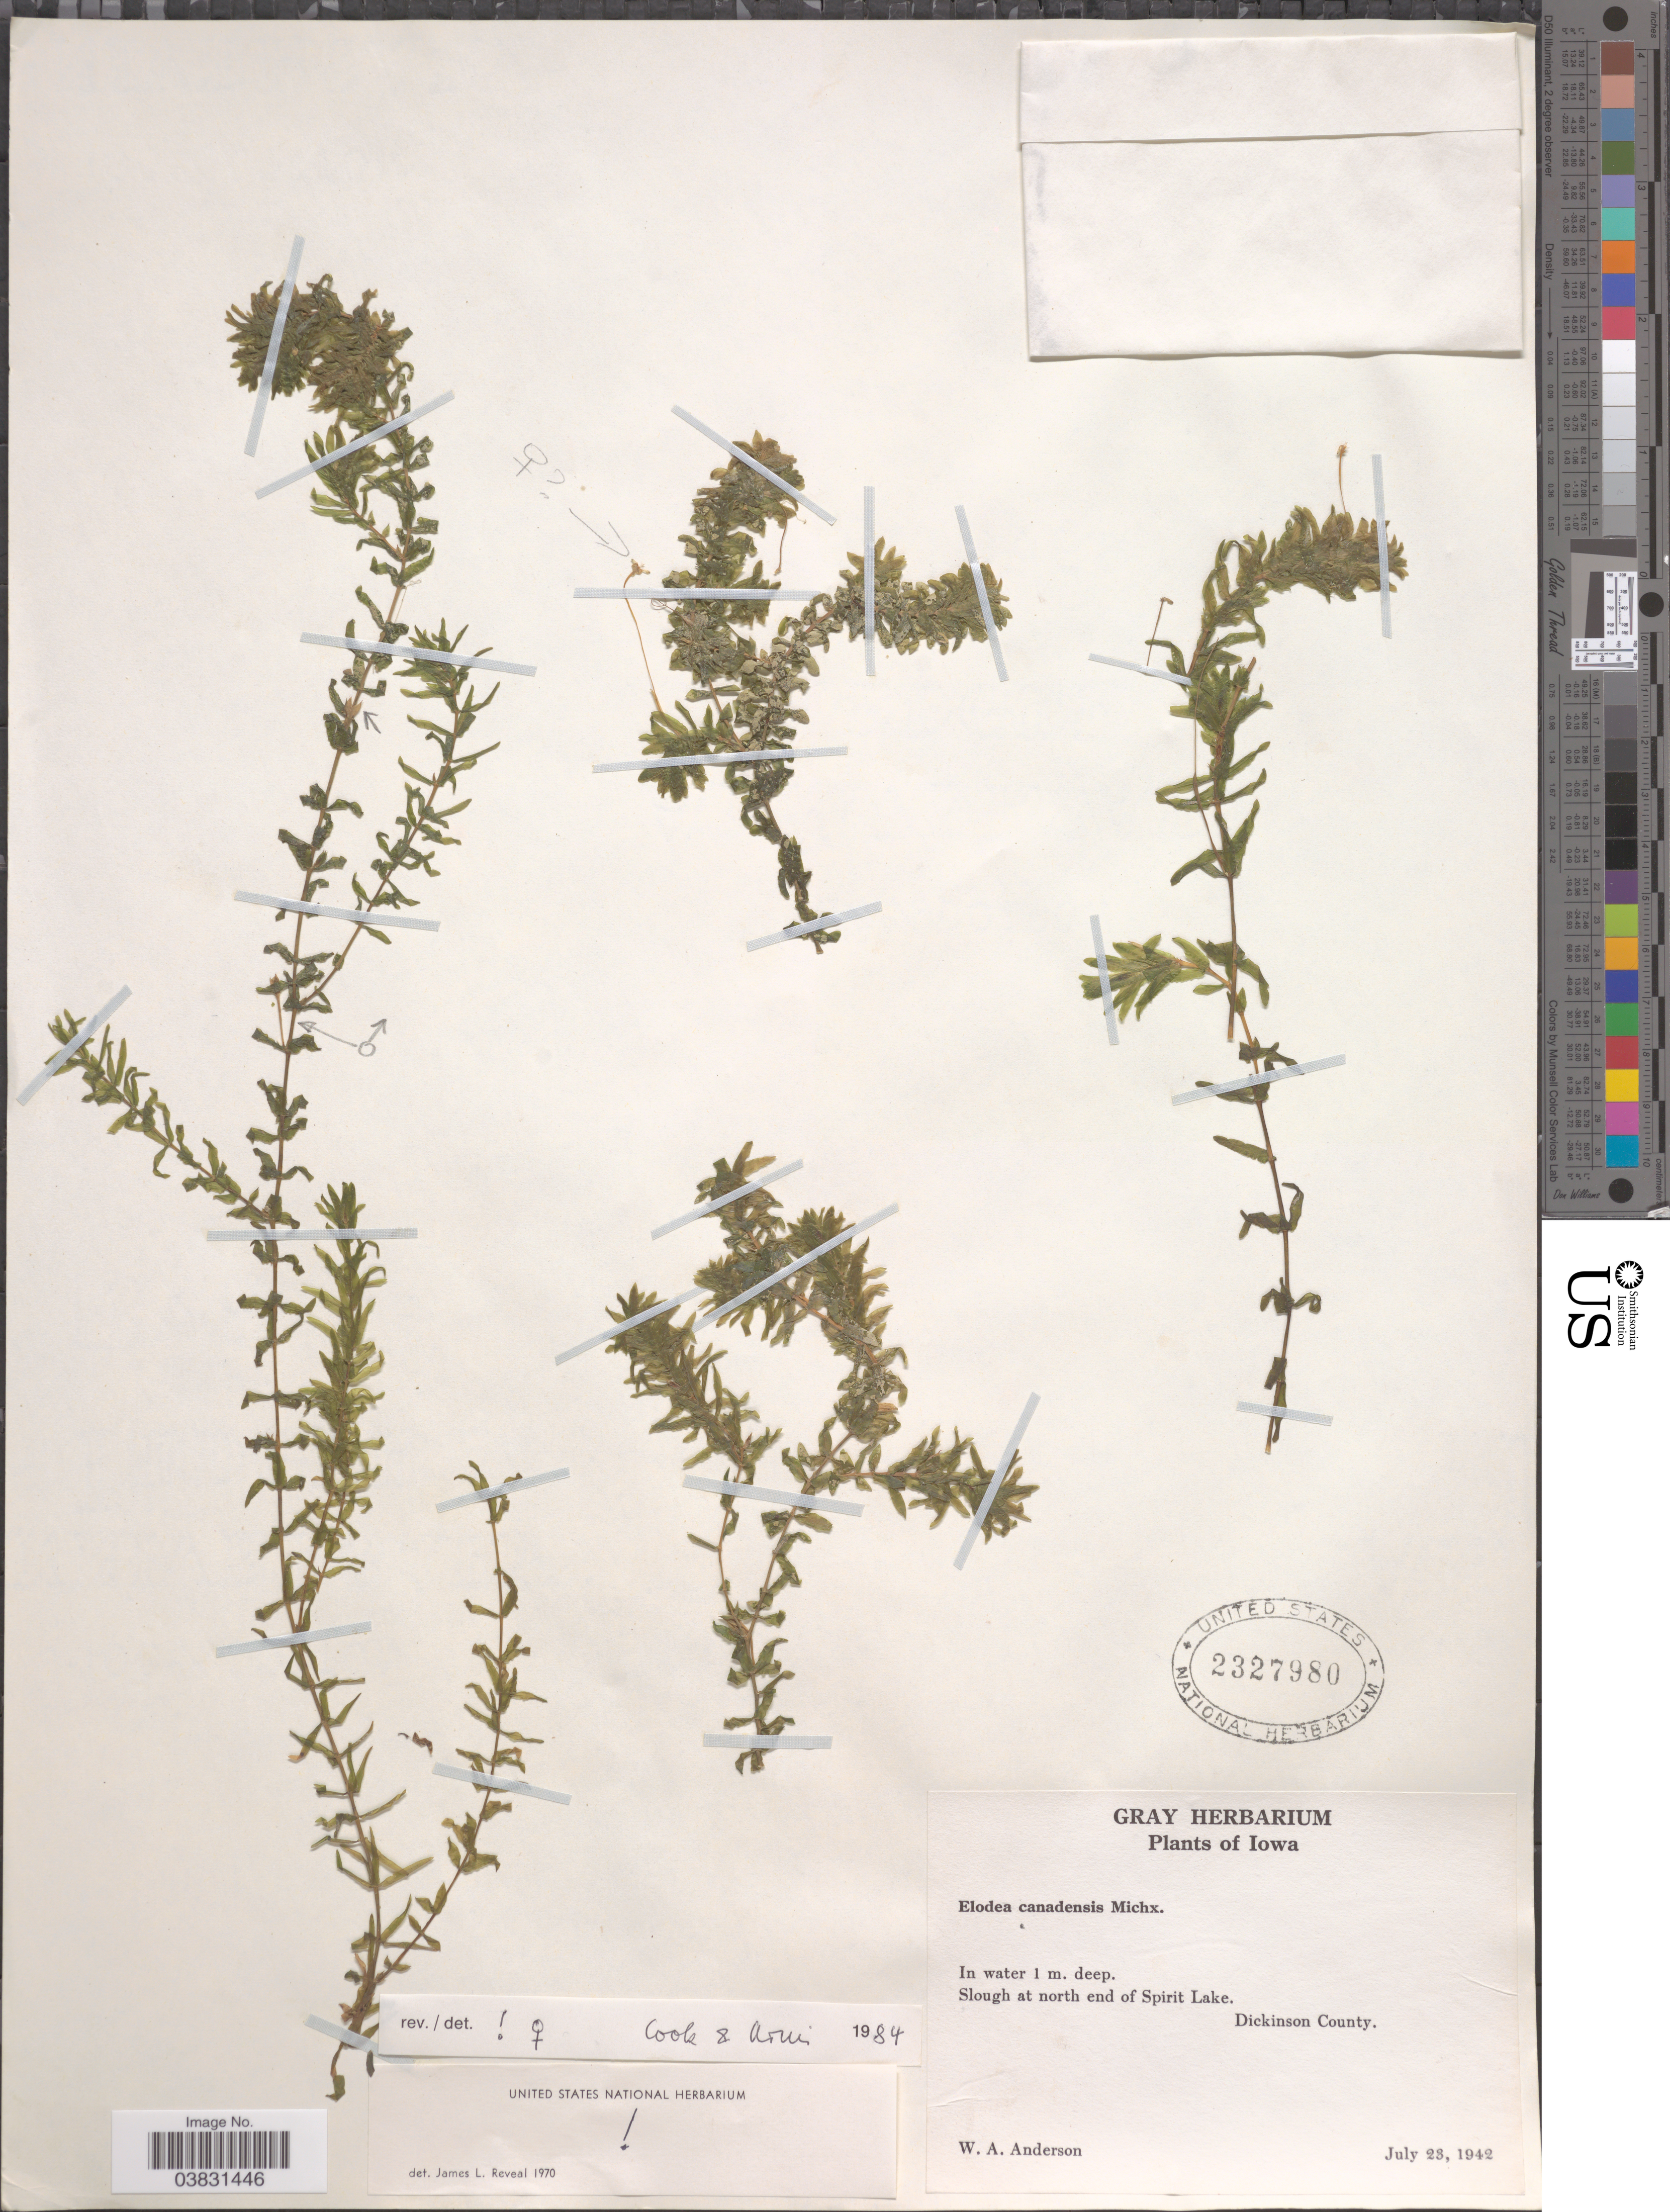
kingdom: Plantae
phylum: Tracheophyta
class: Liliopsida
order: Alismatales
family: Hydrocharitaceae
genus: Elodea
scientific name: Elodea canadensis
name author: Michx.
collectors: W. A. Anderson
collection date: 1942-07-23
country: United States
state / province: Iowa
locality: Slough at north end of Spirit Lake. Dickinson County.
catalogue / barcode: US 2327980